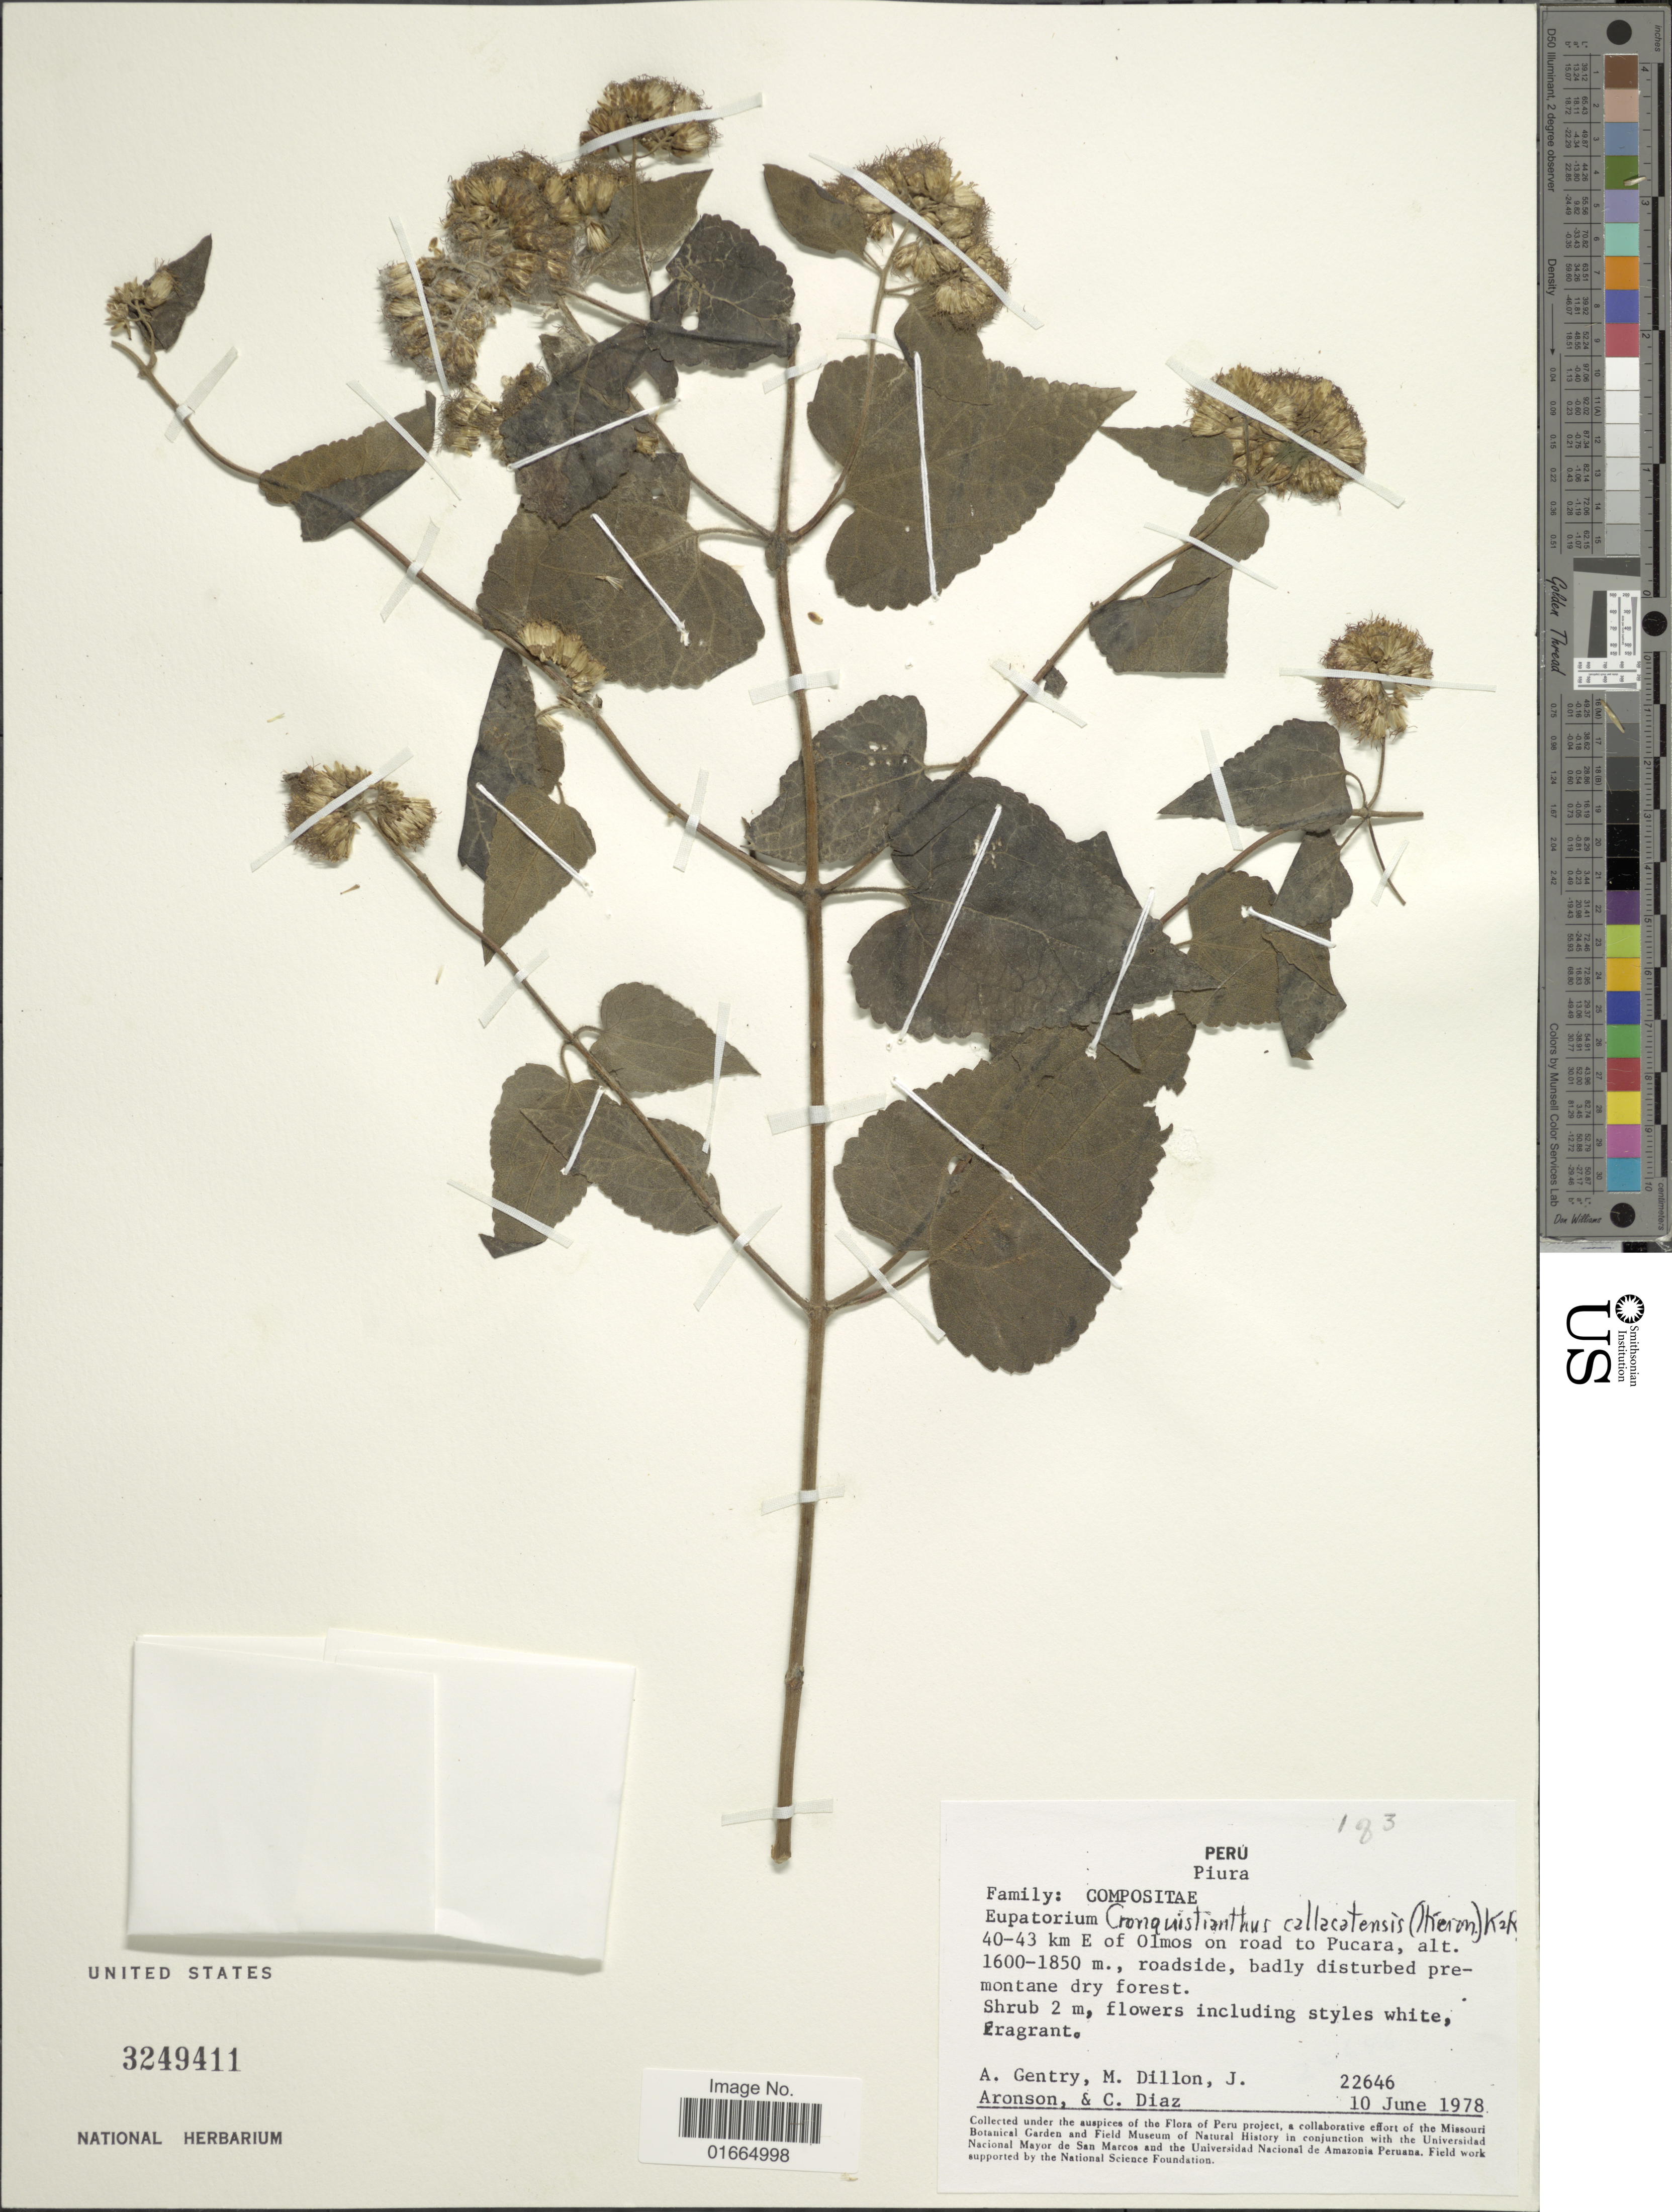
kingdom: Plantae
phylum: Tracheophyta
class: Magnoliopsida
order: Asterales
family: Asteraceae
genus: Cronquistianthus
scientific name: Cronquistianthus callacatensis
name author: (Hieron.) R.M. King & H. Rob.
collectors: A. H. Gentry, M. O. Dillon, J. Aronson & C. Díaz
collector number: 22646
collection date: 1978-06-10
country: Peru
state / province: Piura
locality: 40-43 km E of Olmos on road to Pucara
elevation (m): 1600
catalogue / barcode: US 3249411